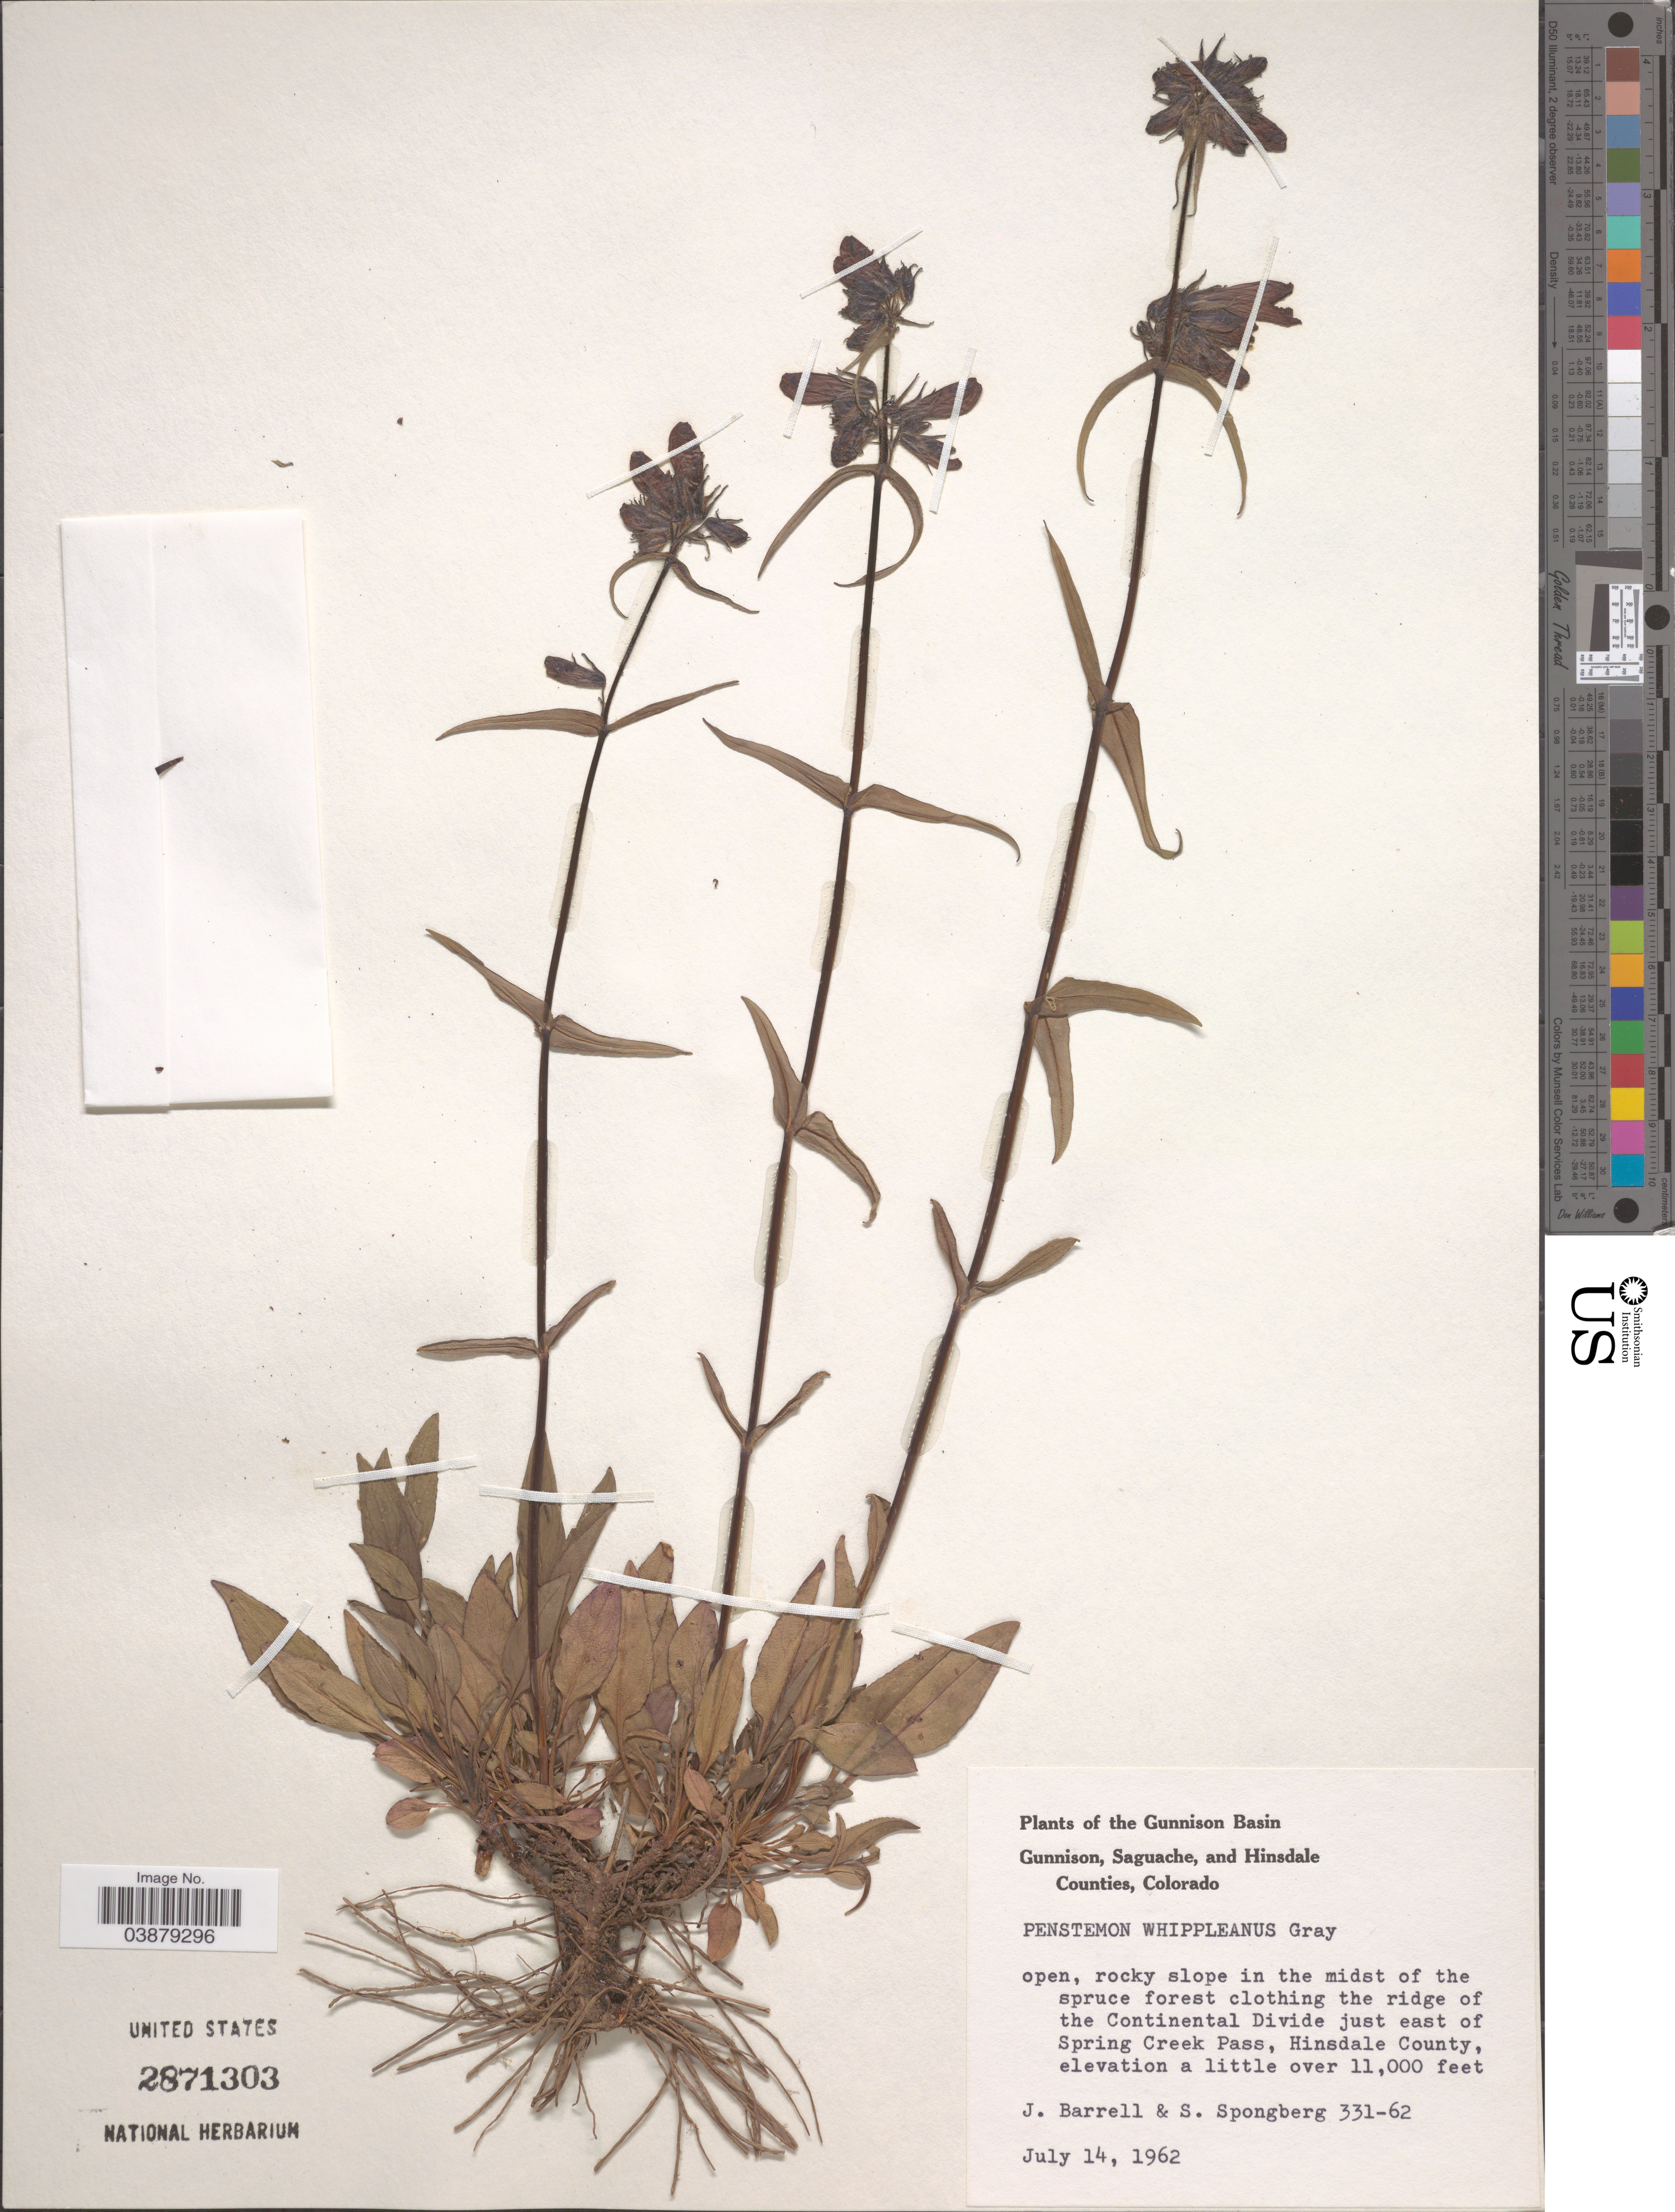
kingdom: Plantae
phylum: Tracheophyta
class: Magnoliopsida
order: Lamiales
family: Plantaginaceae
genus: Penstemon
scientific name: Penstemon whippleanus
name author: A. Gray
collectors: J. Barrell & S. A.Spongberg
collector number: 331-62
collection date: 1962-07-14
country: United States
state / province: Colorado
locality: The Gunnison Basin. Open, rocky slope in the midst of the spruce forest clothing the ridge of the Continental Divide just east of Spring Creek Pass, Hinsdale County.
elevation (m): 3353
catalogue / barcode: US 2871303